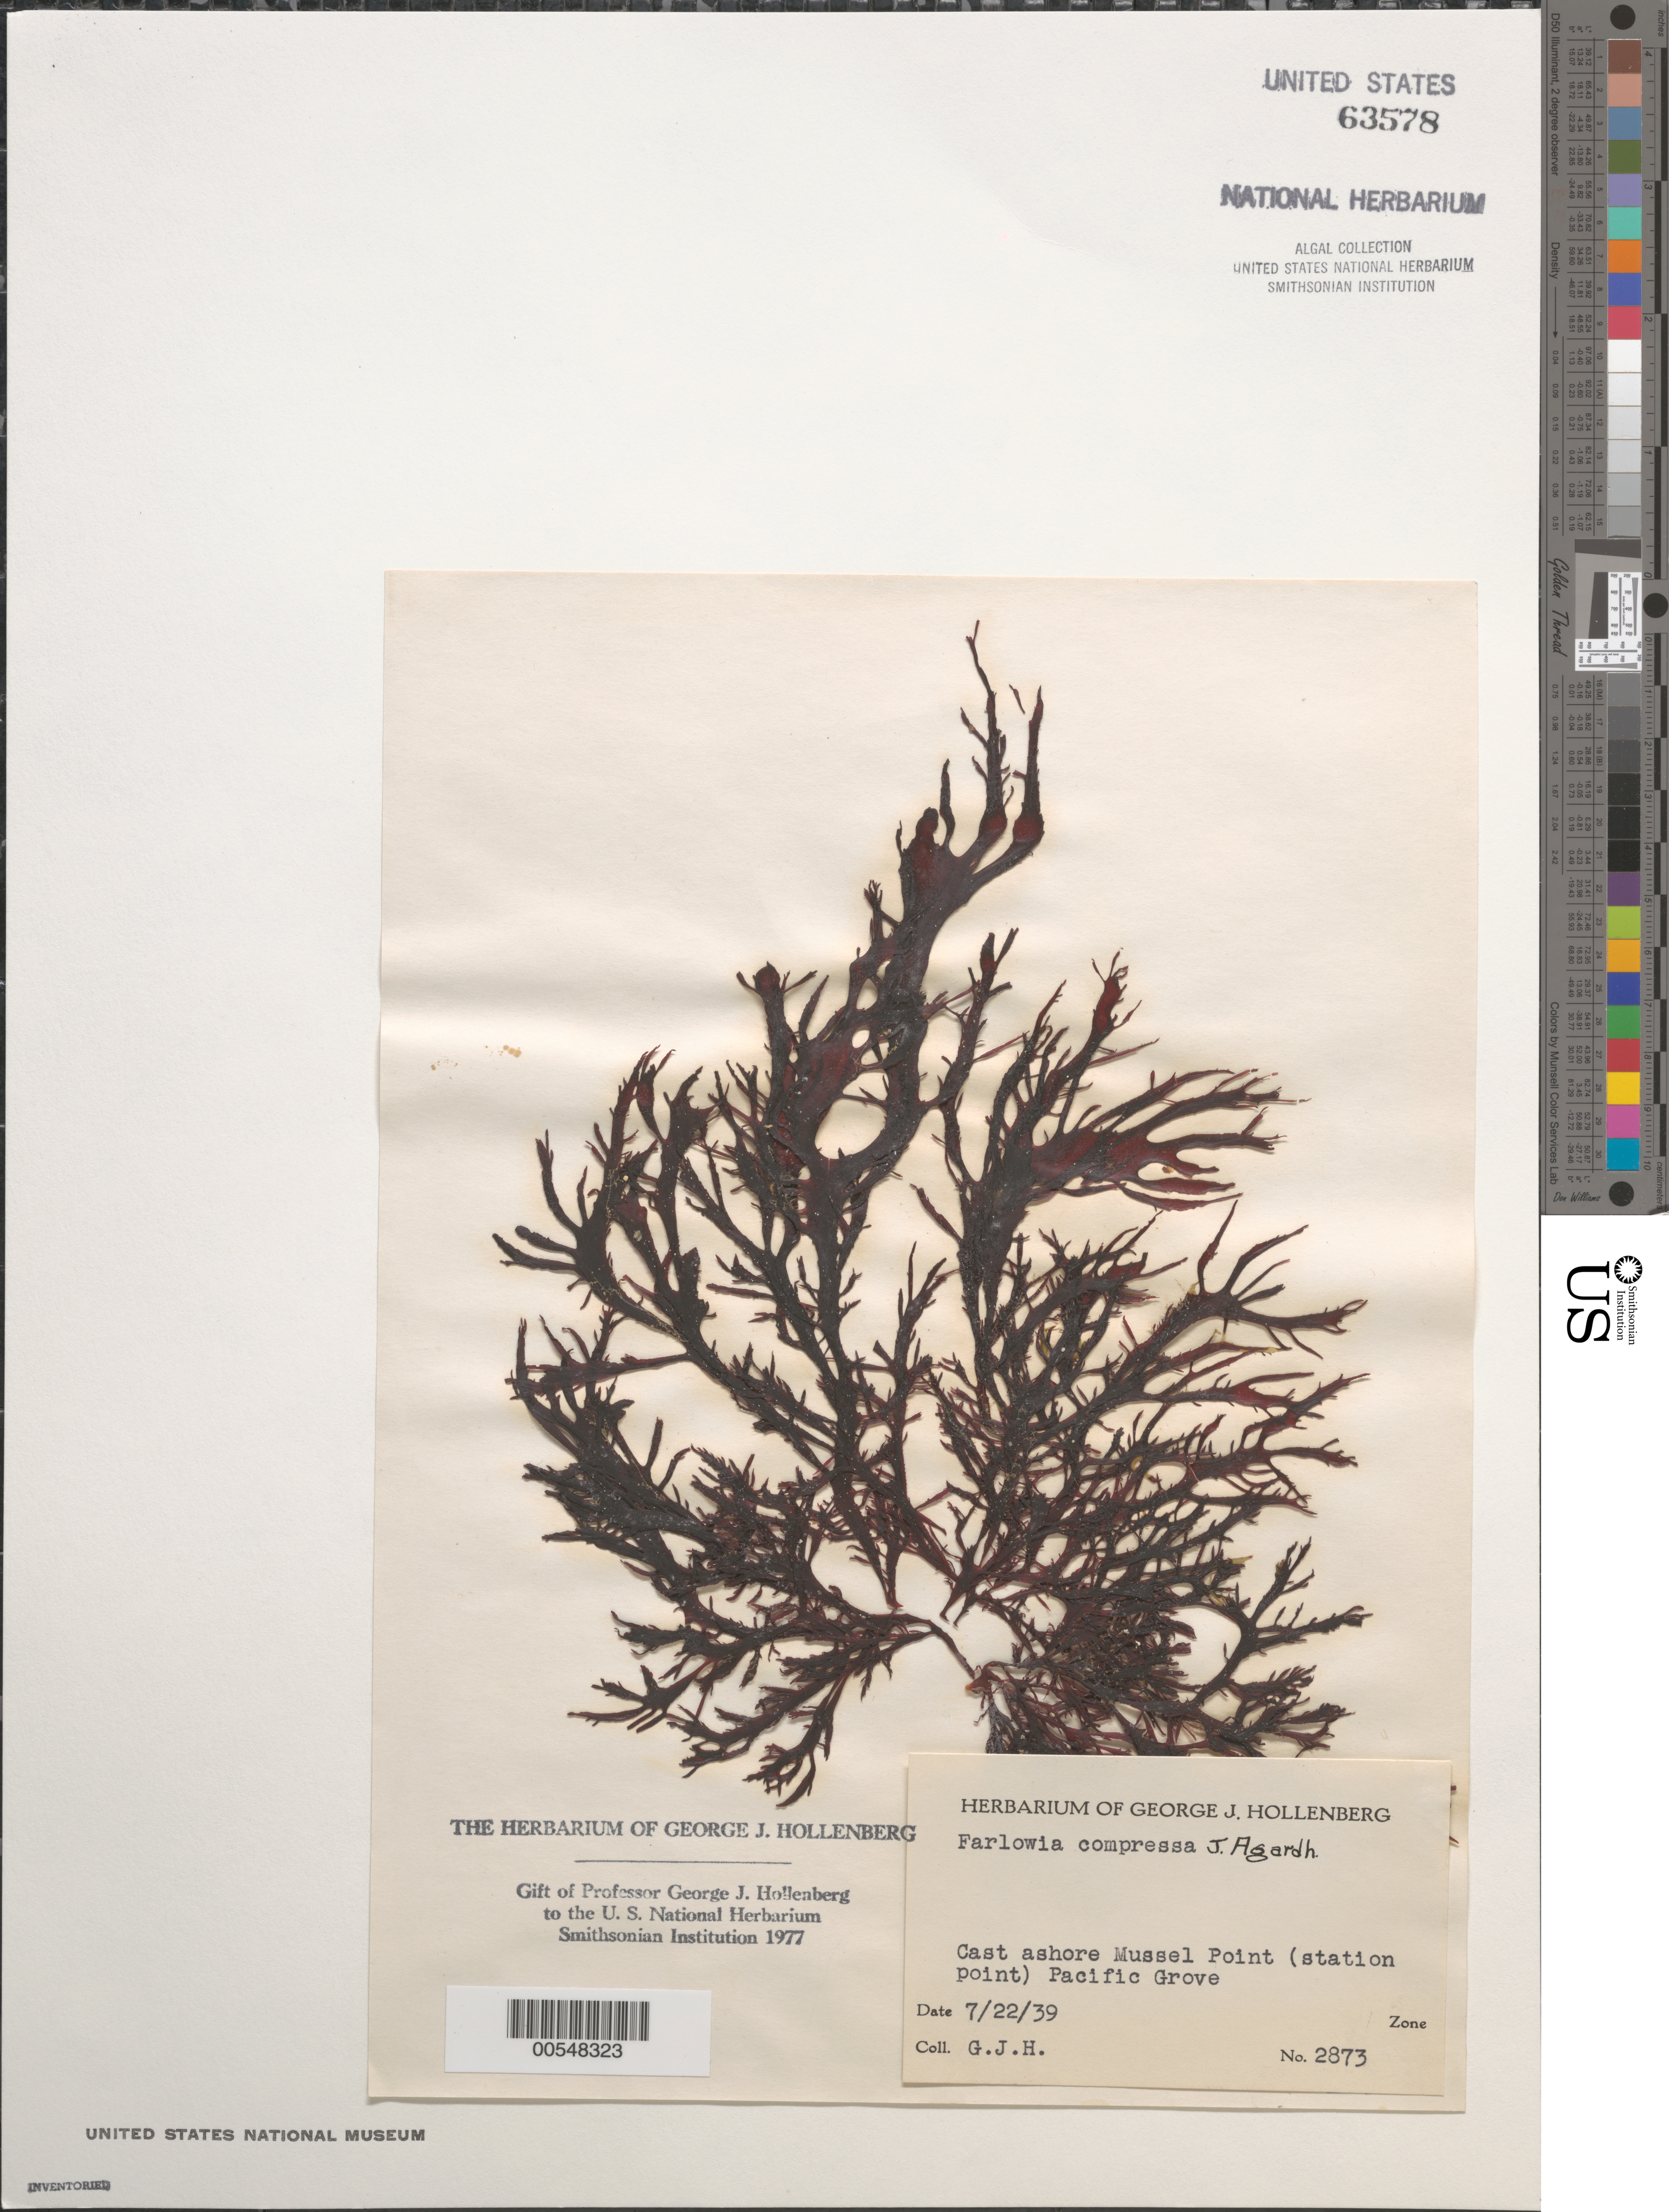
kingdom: Plantae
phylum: Rhodophyta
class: Florideophyceae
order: Gigartinales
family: Dumontiaceae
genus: Farlowia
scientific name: Farlowia compressa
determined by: Hollenberg, George J.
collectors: G. Hollenberg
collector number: GJH 2873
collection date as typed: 22 Jul 1939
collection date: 1939-07-22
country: United States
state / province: California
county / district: Monterey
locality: Mussel Point (Station Point), Pacific Grove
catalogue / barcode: US 63578